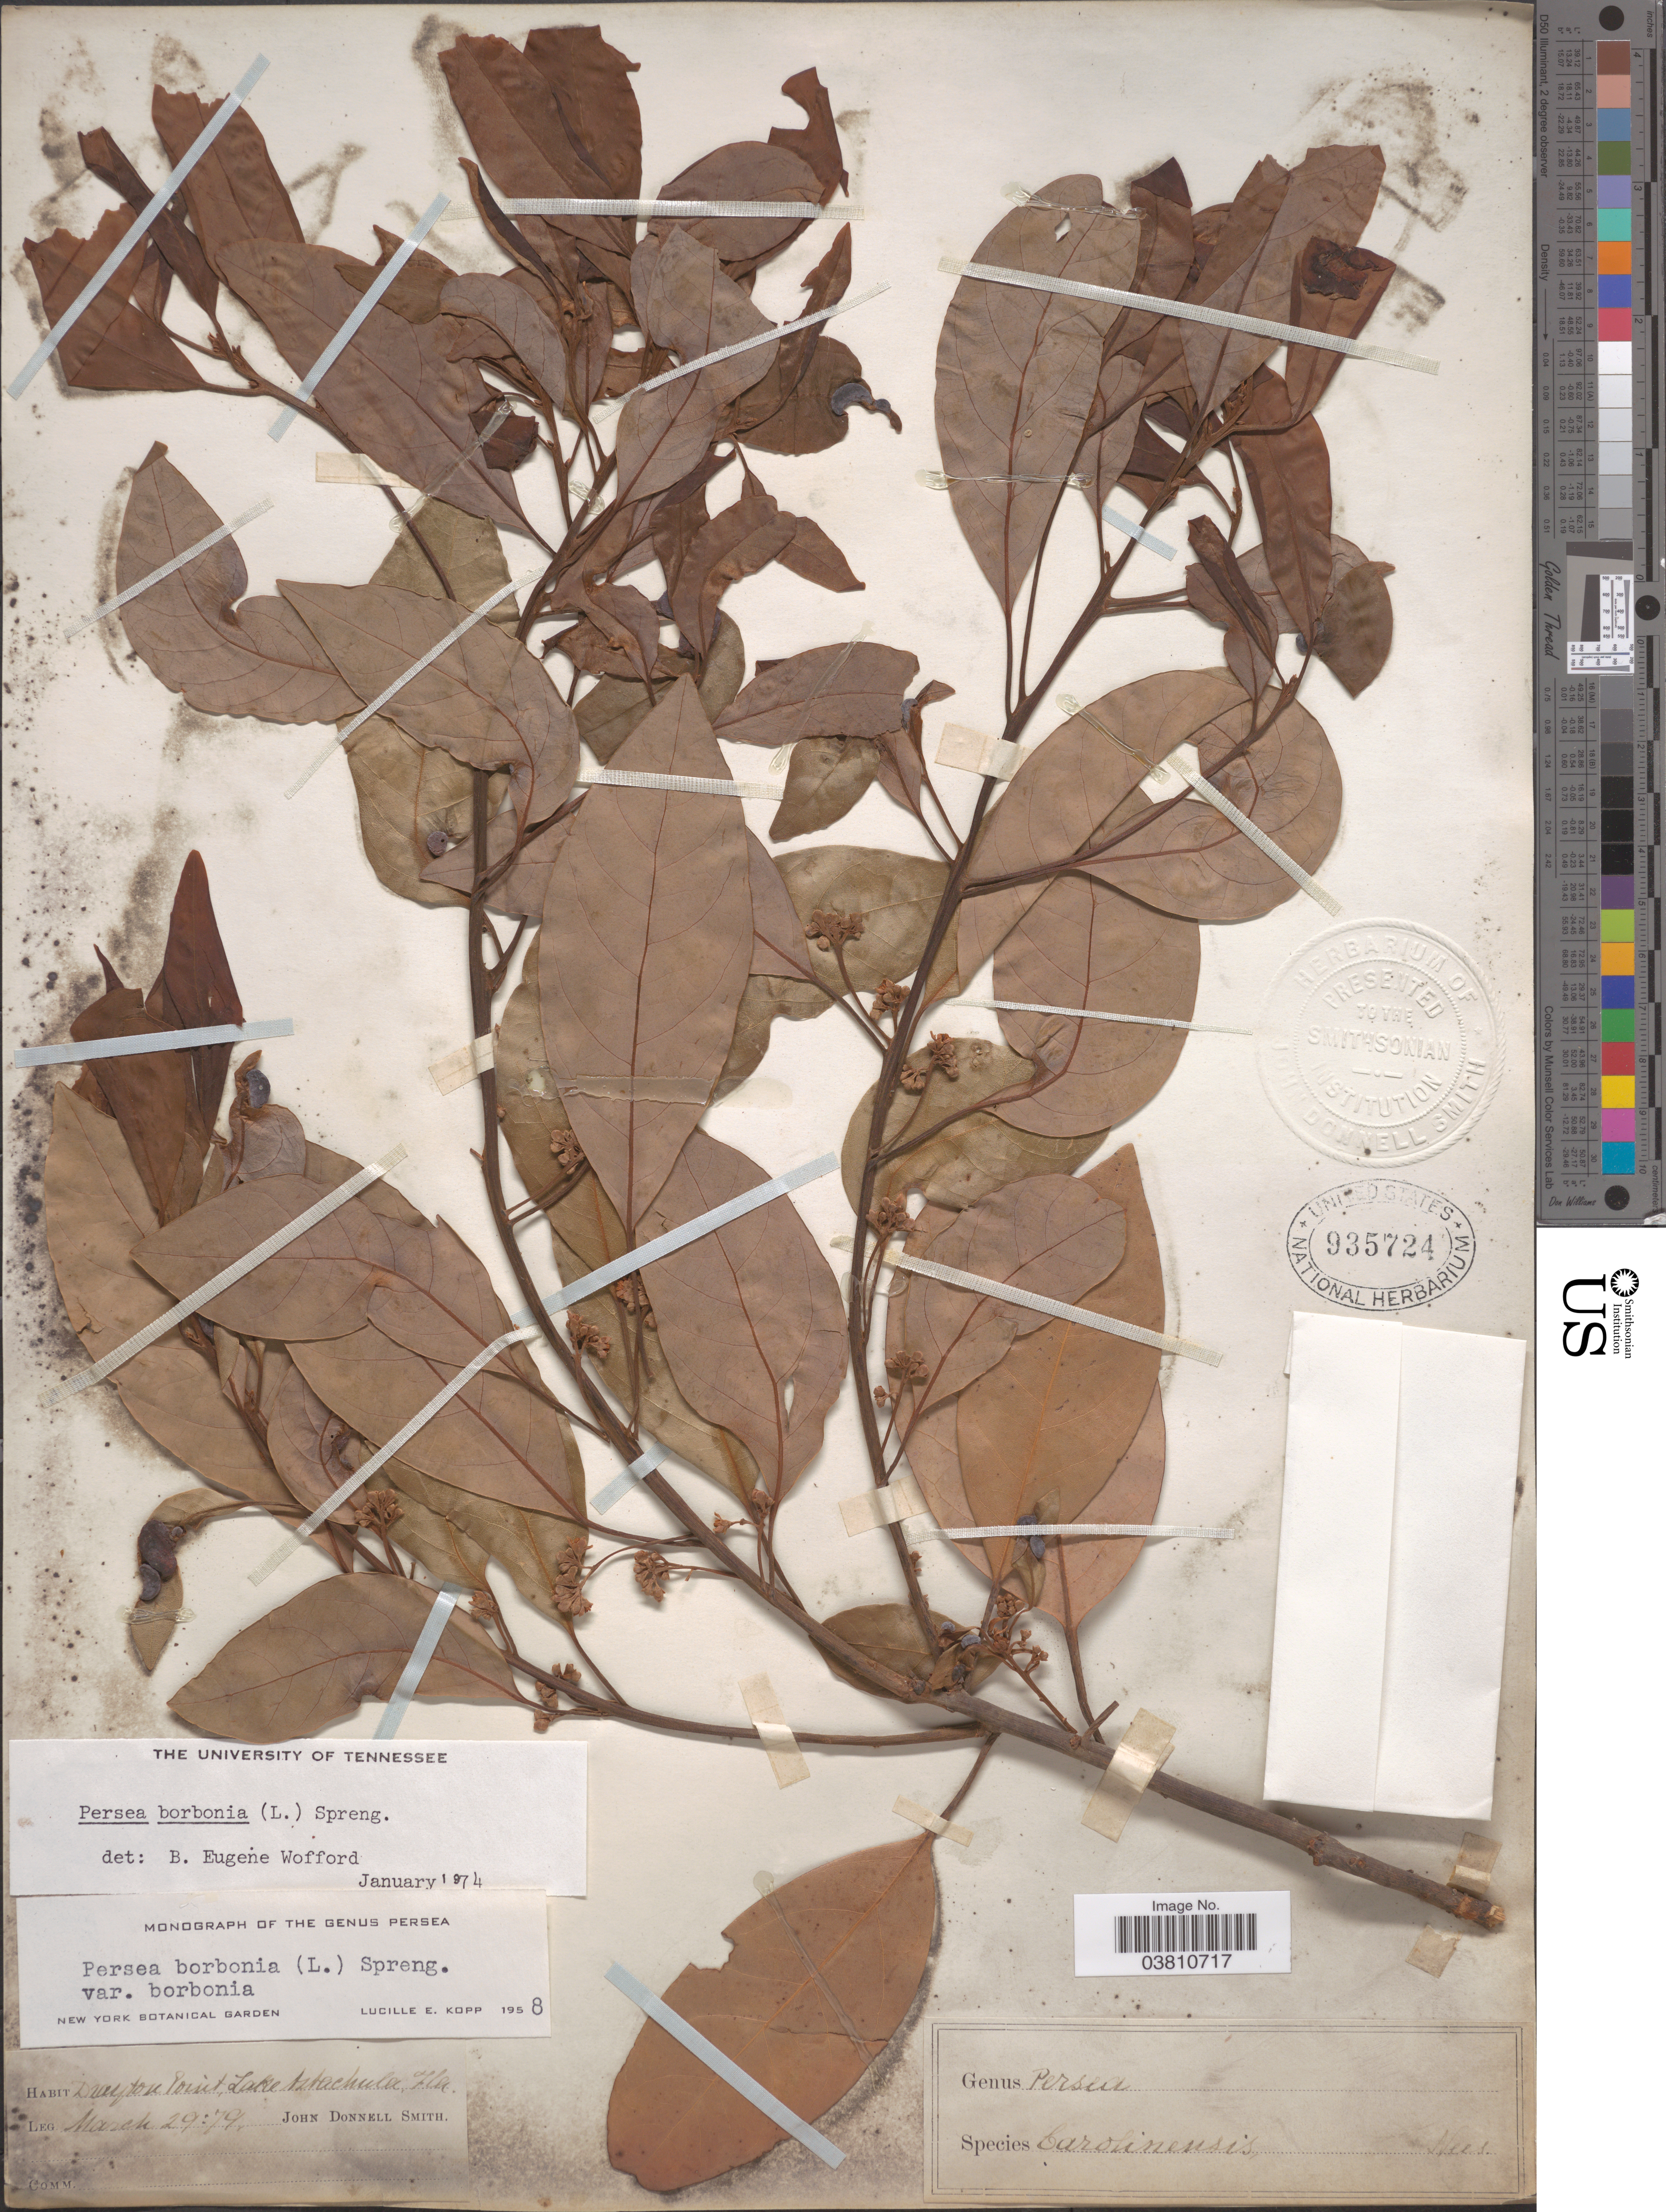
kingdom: Plantae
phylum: Tracheophyta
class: Magnoliopsida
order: Laurales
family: Lauraceae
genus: Persea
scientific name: Persea borbonia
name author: (L.) Spreng.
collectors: J. Donnell Smith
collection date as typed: Transcribed d/m/y: 29/3/79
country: United States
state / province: Florida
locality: Drayton Point, Lake Astachula.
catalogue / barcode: US 935724